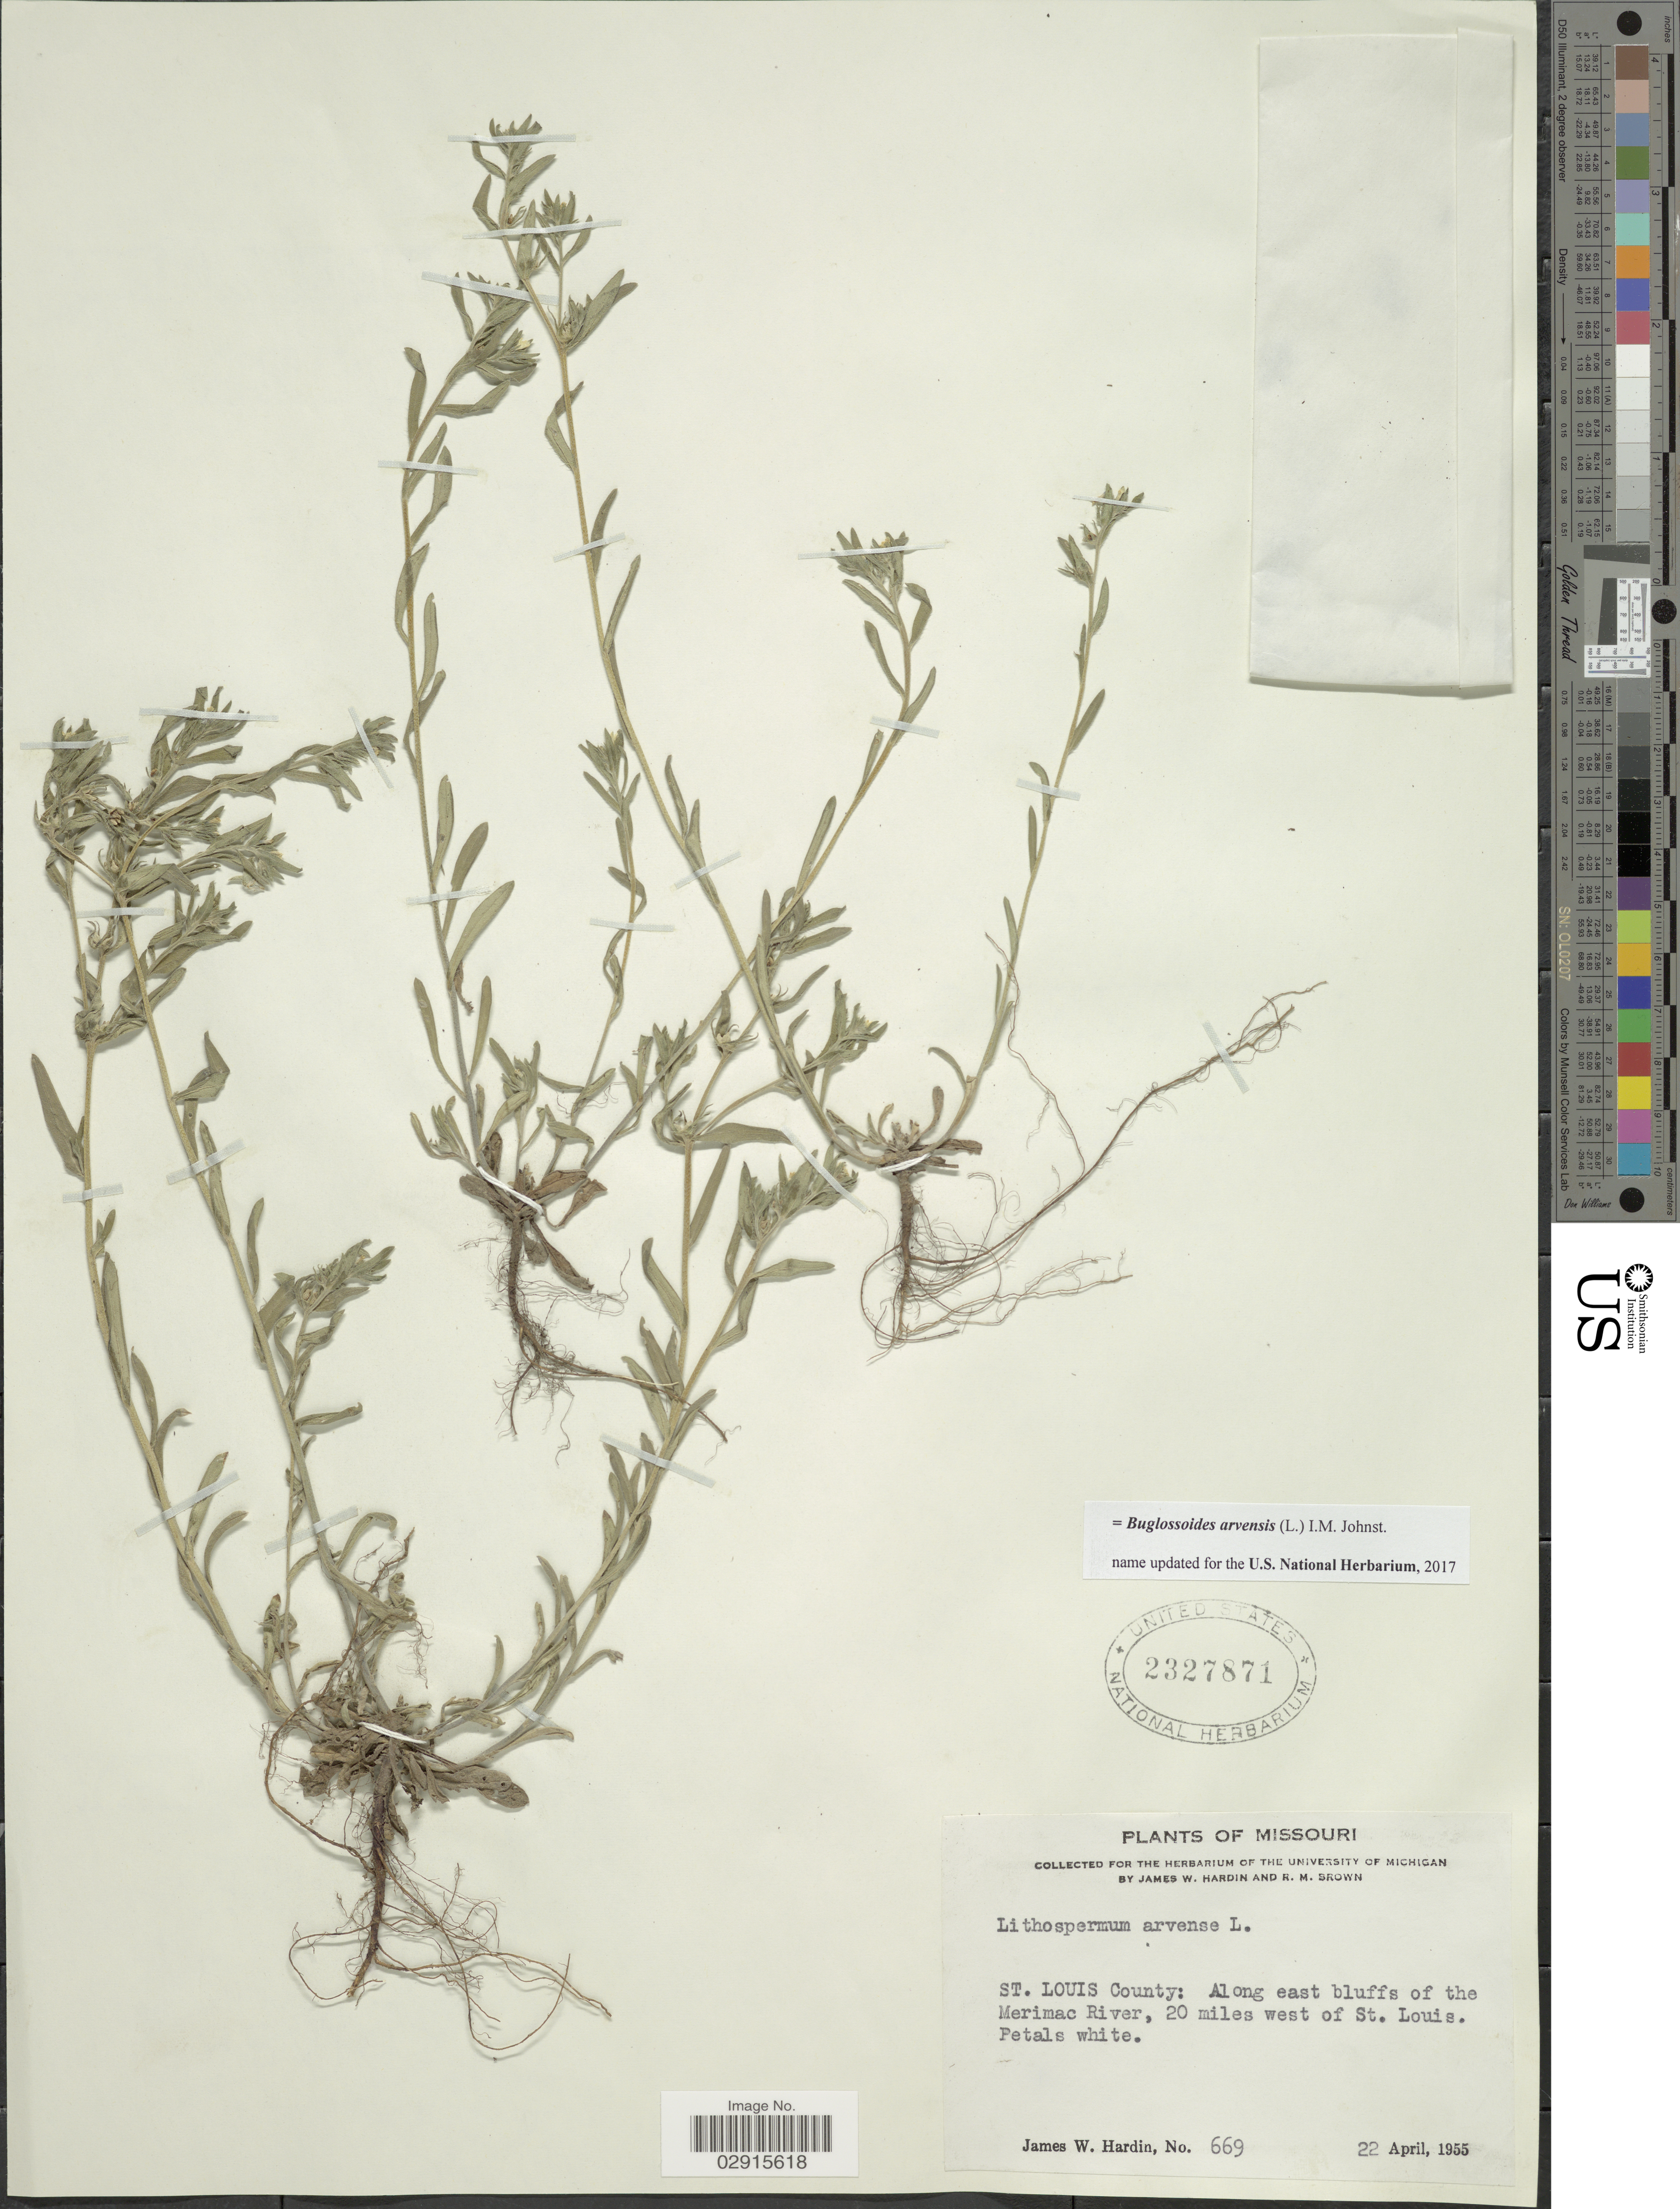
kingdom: Plantae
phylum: Tracheophyta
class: Magnoliopsida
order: Boraginales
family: Boraginaceae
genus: Buglossoides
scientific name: Buglossoides arvensis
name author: (L.) I.M. Johnst.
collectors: J. W. Hardin & R. Brown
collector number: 669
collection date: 1955-04-22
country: United States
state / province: Missouri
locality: St. Louis County: Along east bluffs of the Merimac River, 20 miles west of St. Louis.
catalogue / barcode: US 2327871